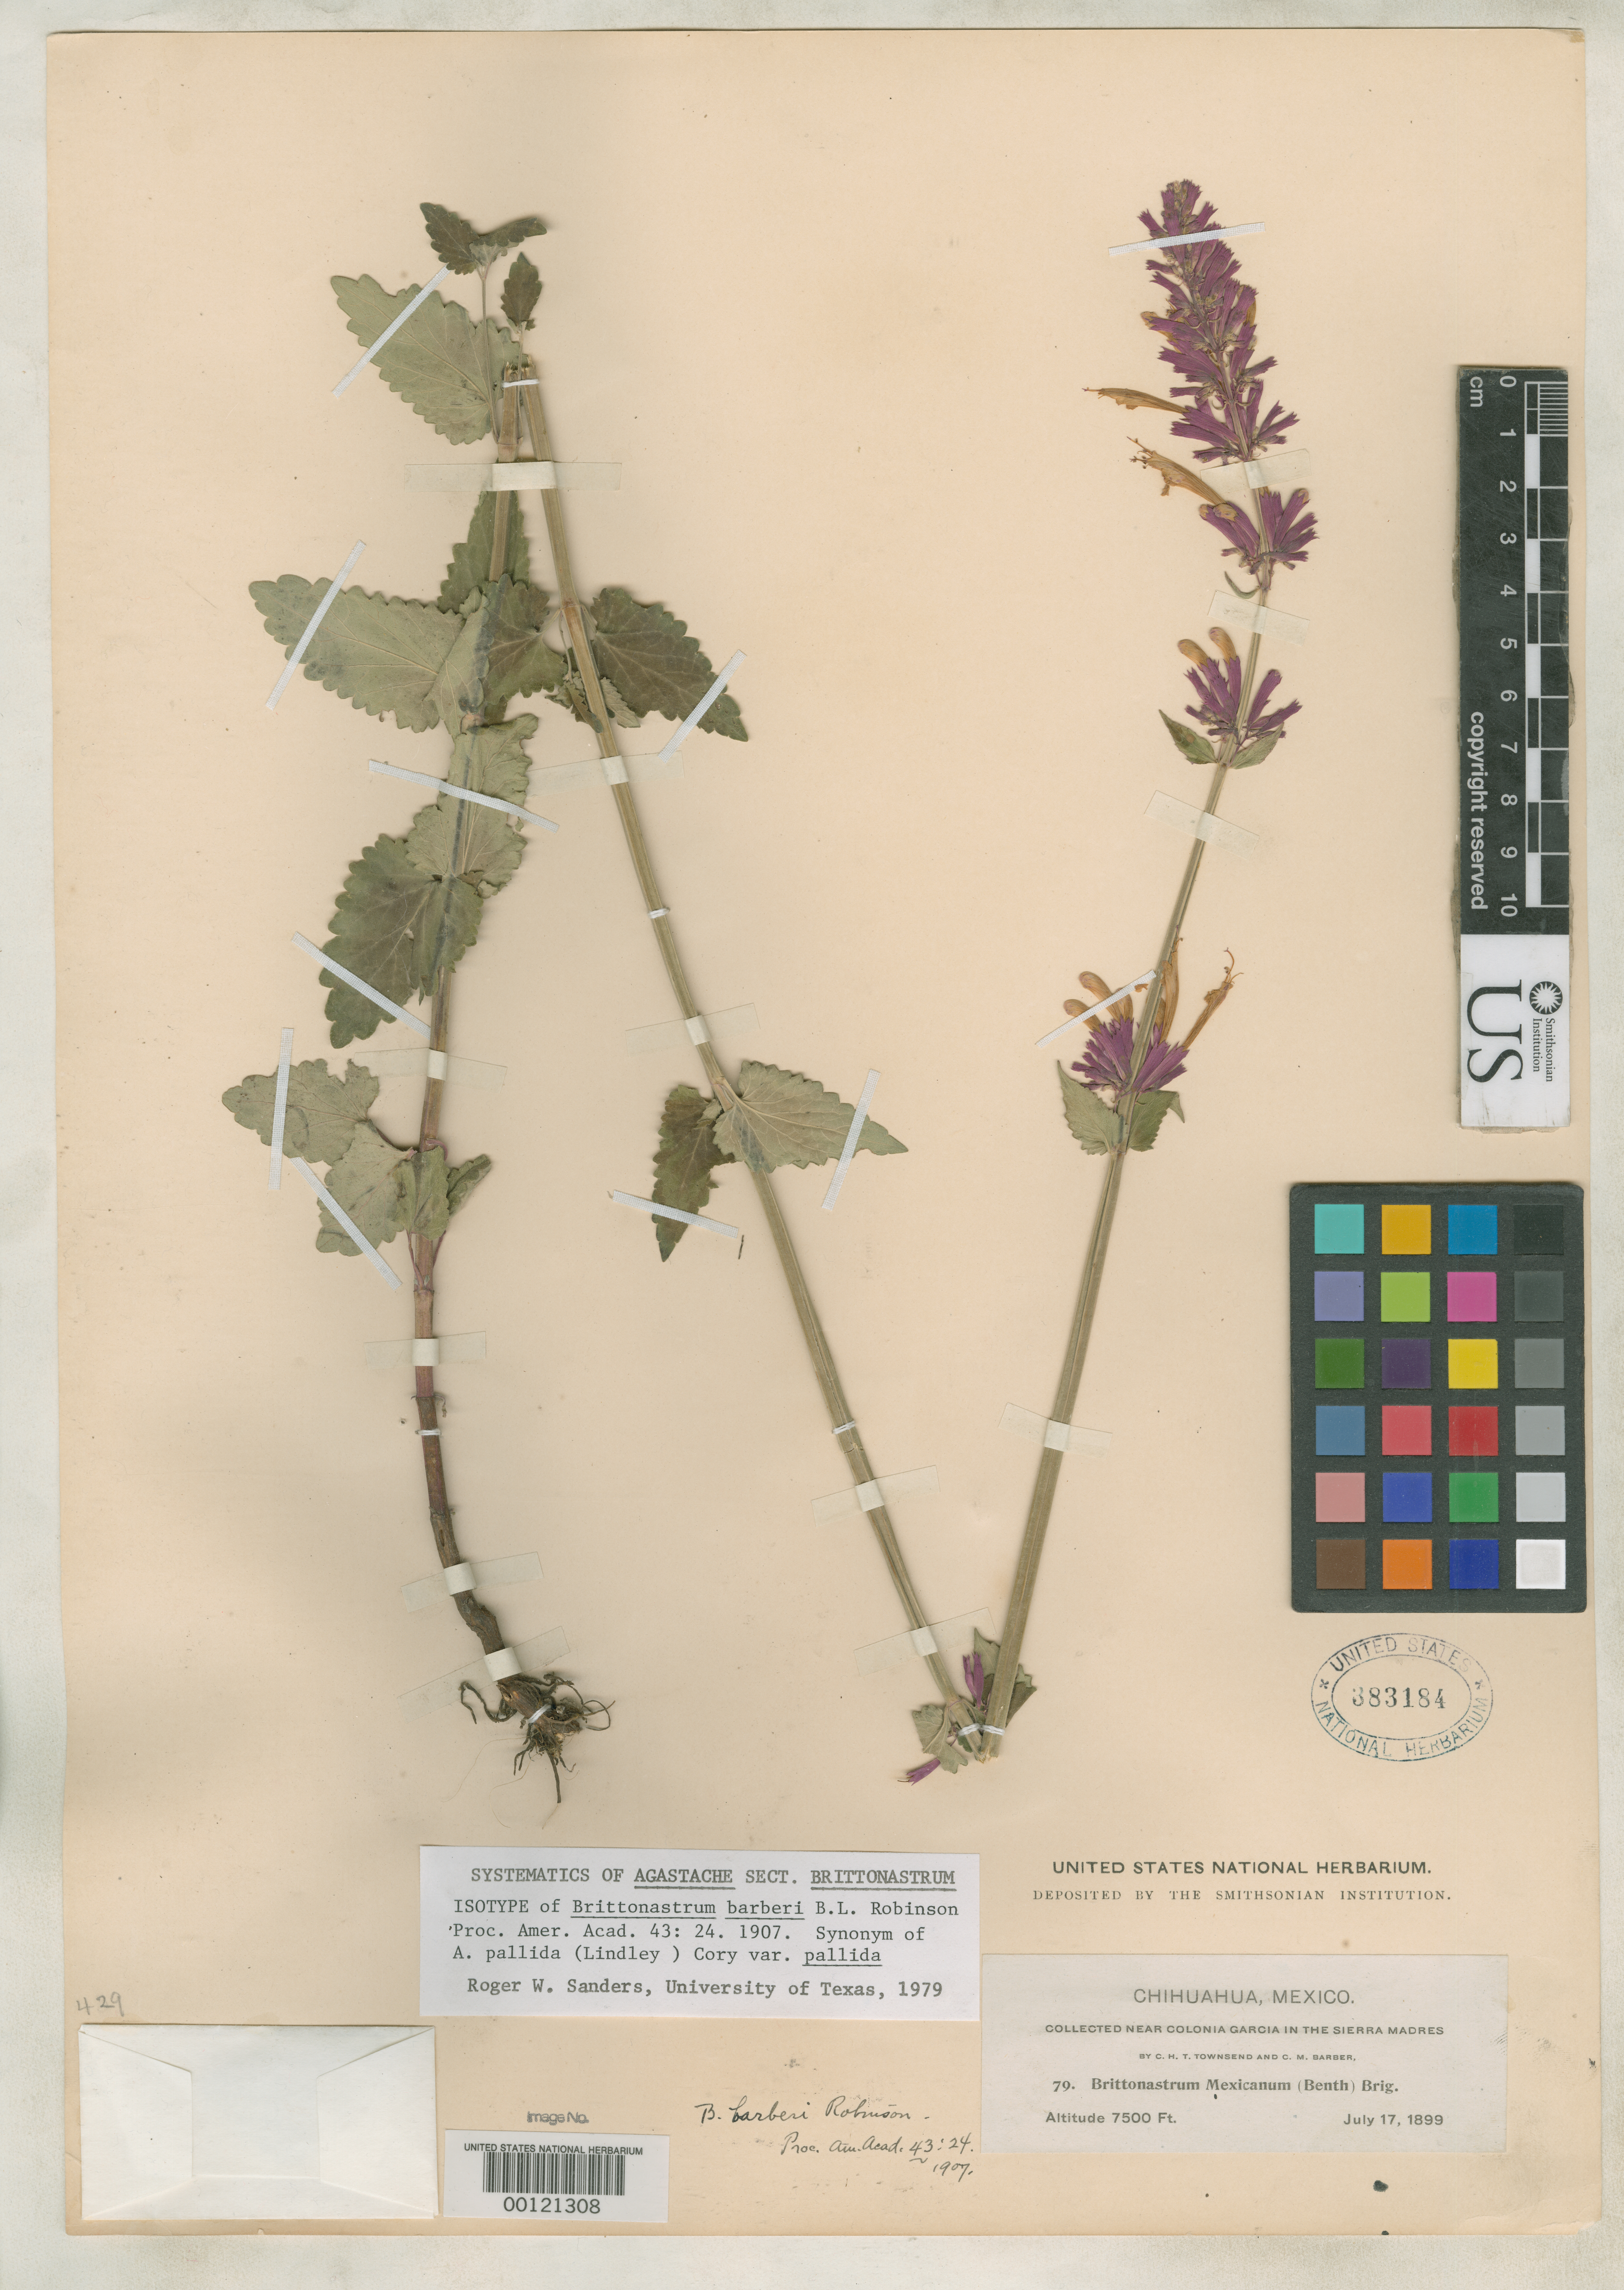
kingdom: Plantae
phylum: Tracheophyta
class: Magnoliopsida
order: Lamiales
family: Lamiaceae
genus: Brittonastrum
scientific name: Brittonastrum barberi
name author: B.L. Rob.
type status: Isotype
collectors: C. H. T. Townsend & C. Barber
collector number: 79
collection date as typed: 17 Jul 1899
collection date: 1899-07-17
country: Mexico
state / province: Chihuahua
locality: Near Colonia Garcia in Sierre Madres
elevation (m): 2286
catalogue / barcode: US 383184